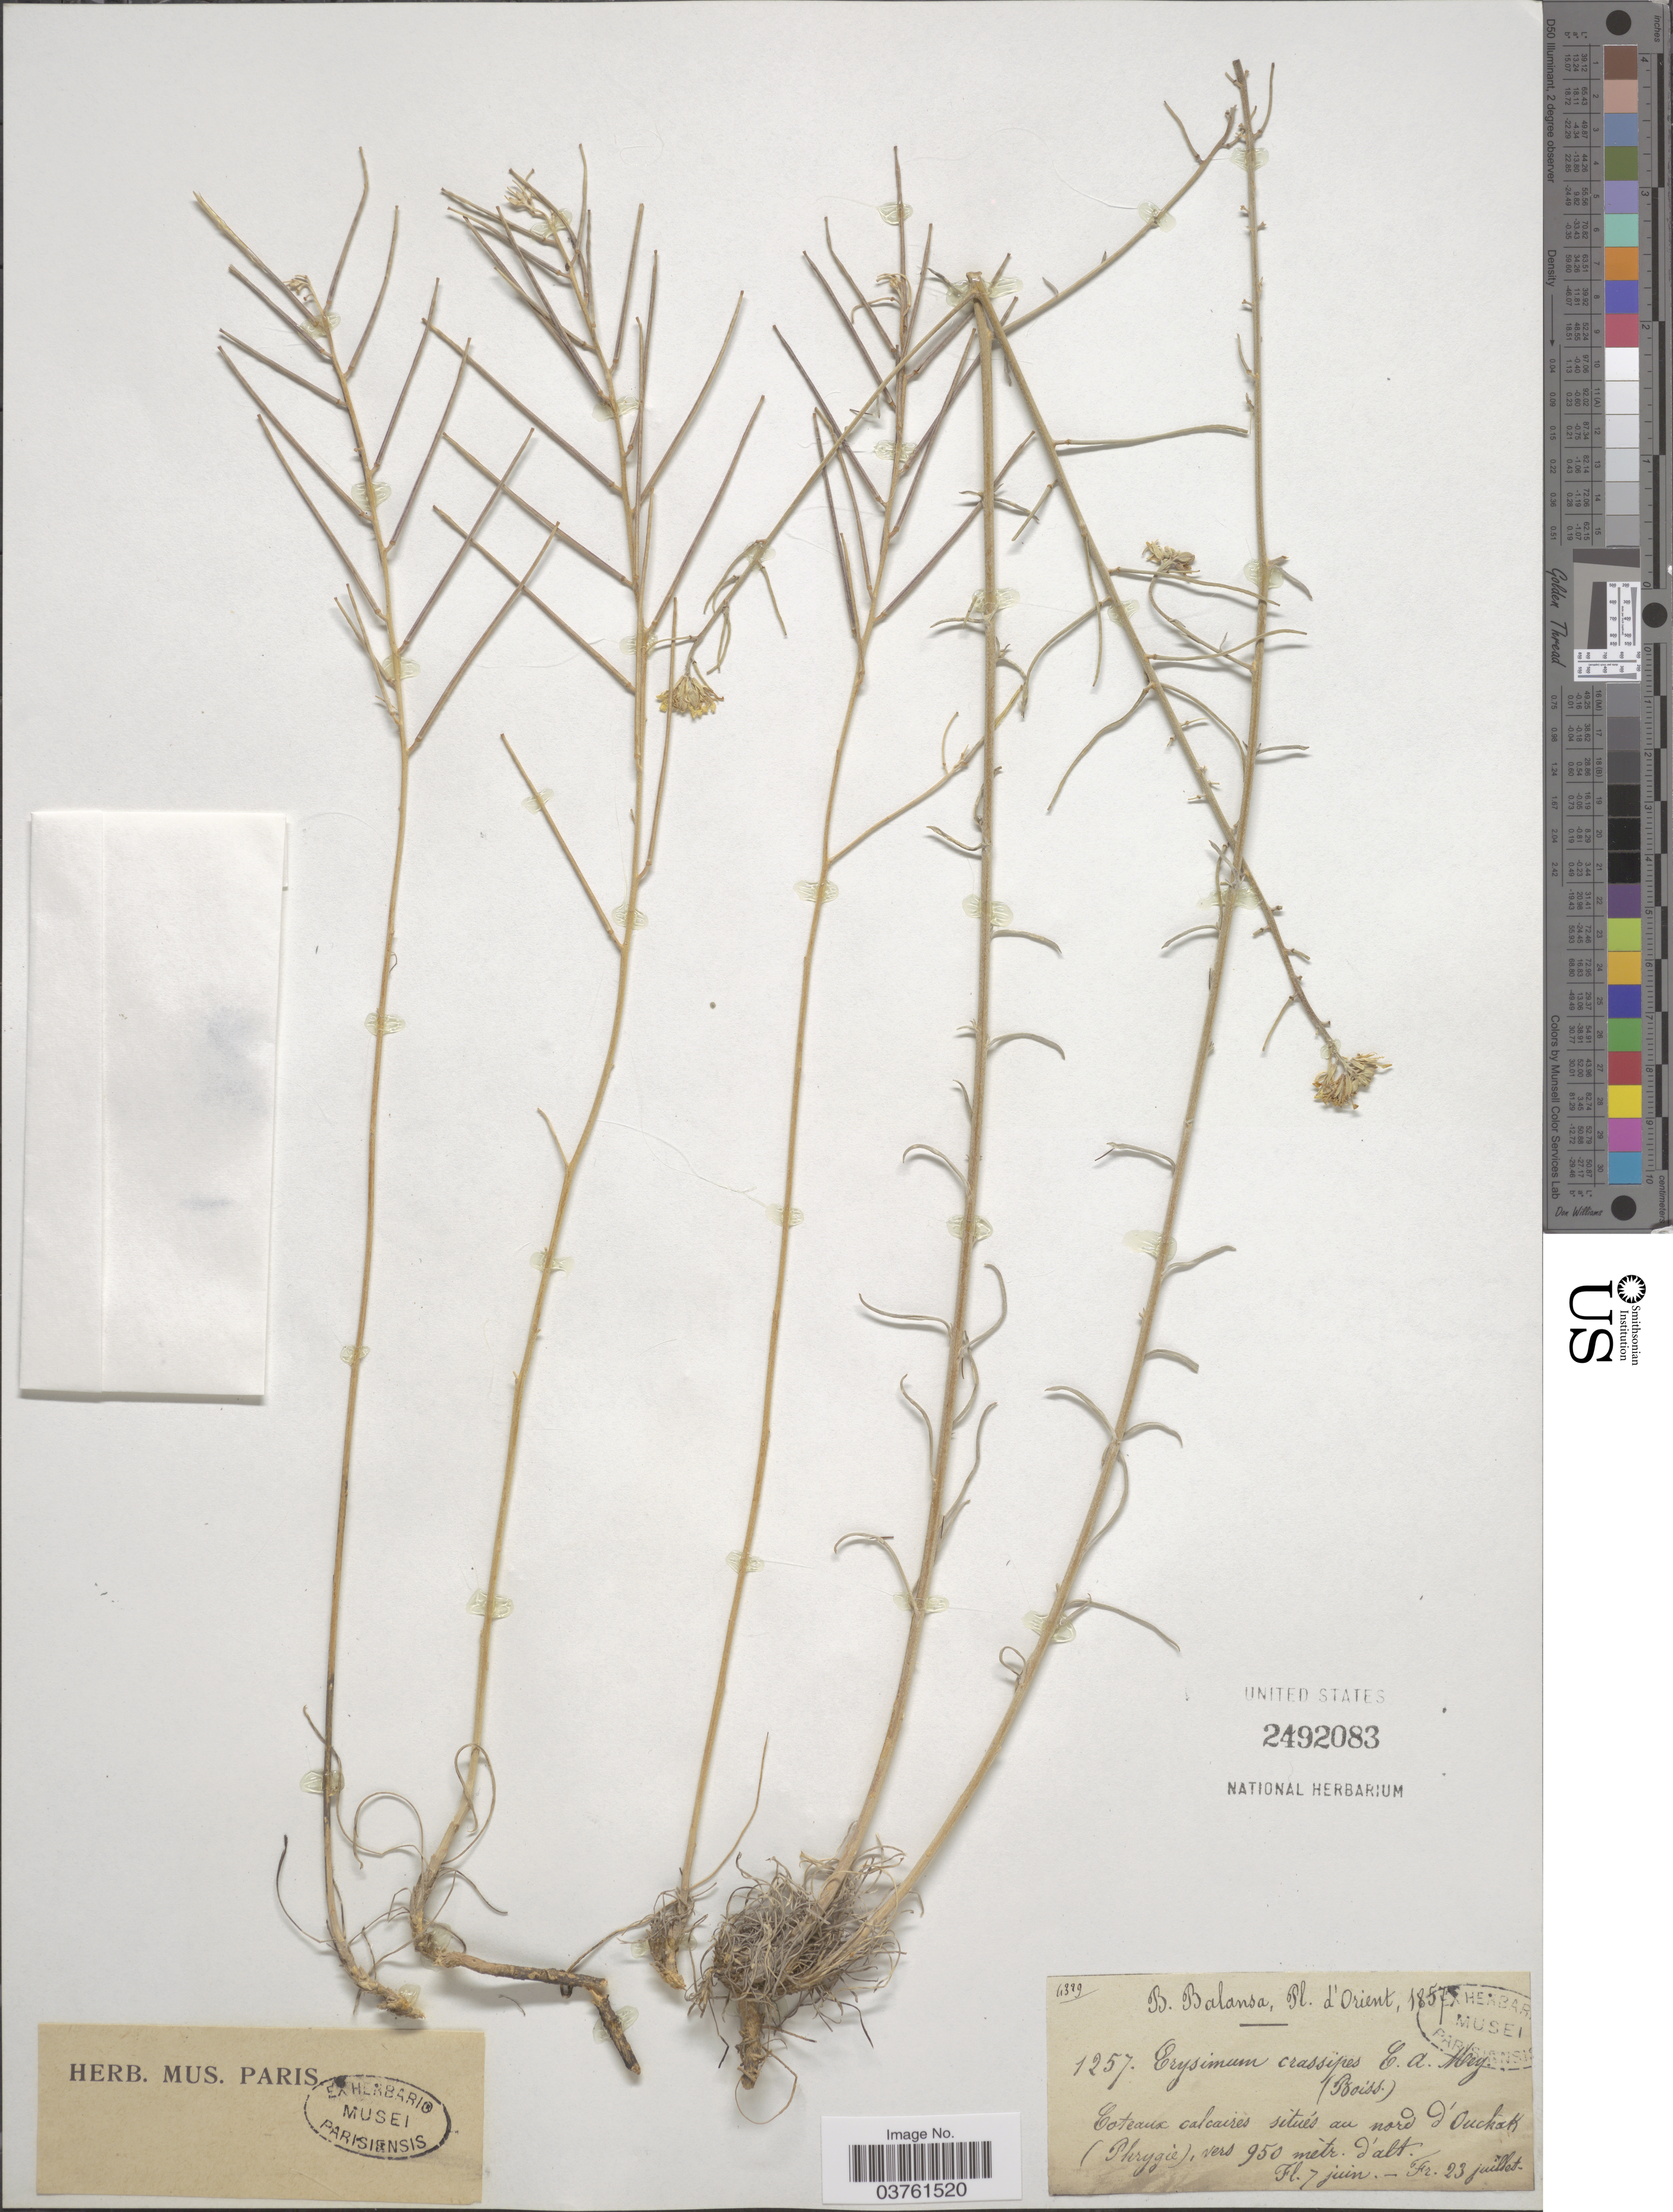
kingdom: Plantae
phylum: Tracheophyta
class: Magnoliopsida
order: Brassicales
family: Brassicaceae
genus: Erysimum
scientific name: Erysimum crassipes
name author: Fisch. & C.A. Mey.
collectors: B. Balansa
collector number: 1257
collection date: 1857-06-07/1857-07-23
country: Turkey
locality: D'Orient. Coteaux calcaires situés au nord d' Ouchak (Phrygie).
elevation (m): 950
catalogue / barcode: US 2492083